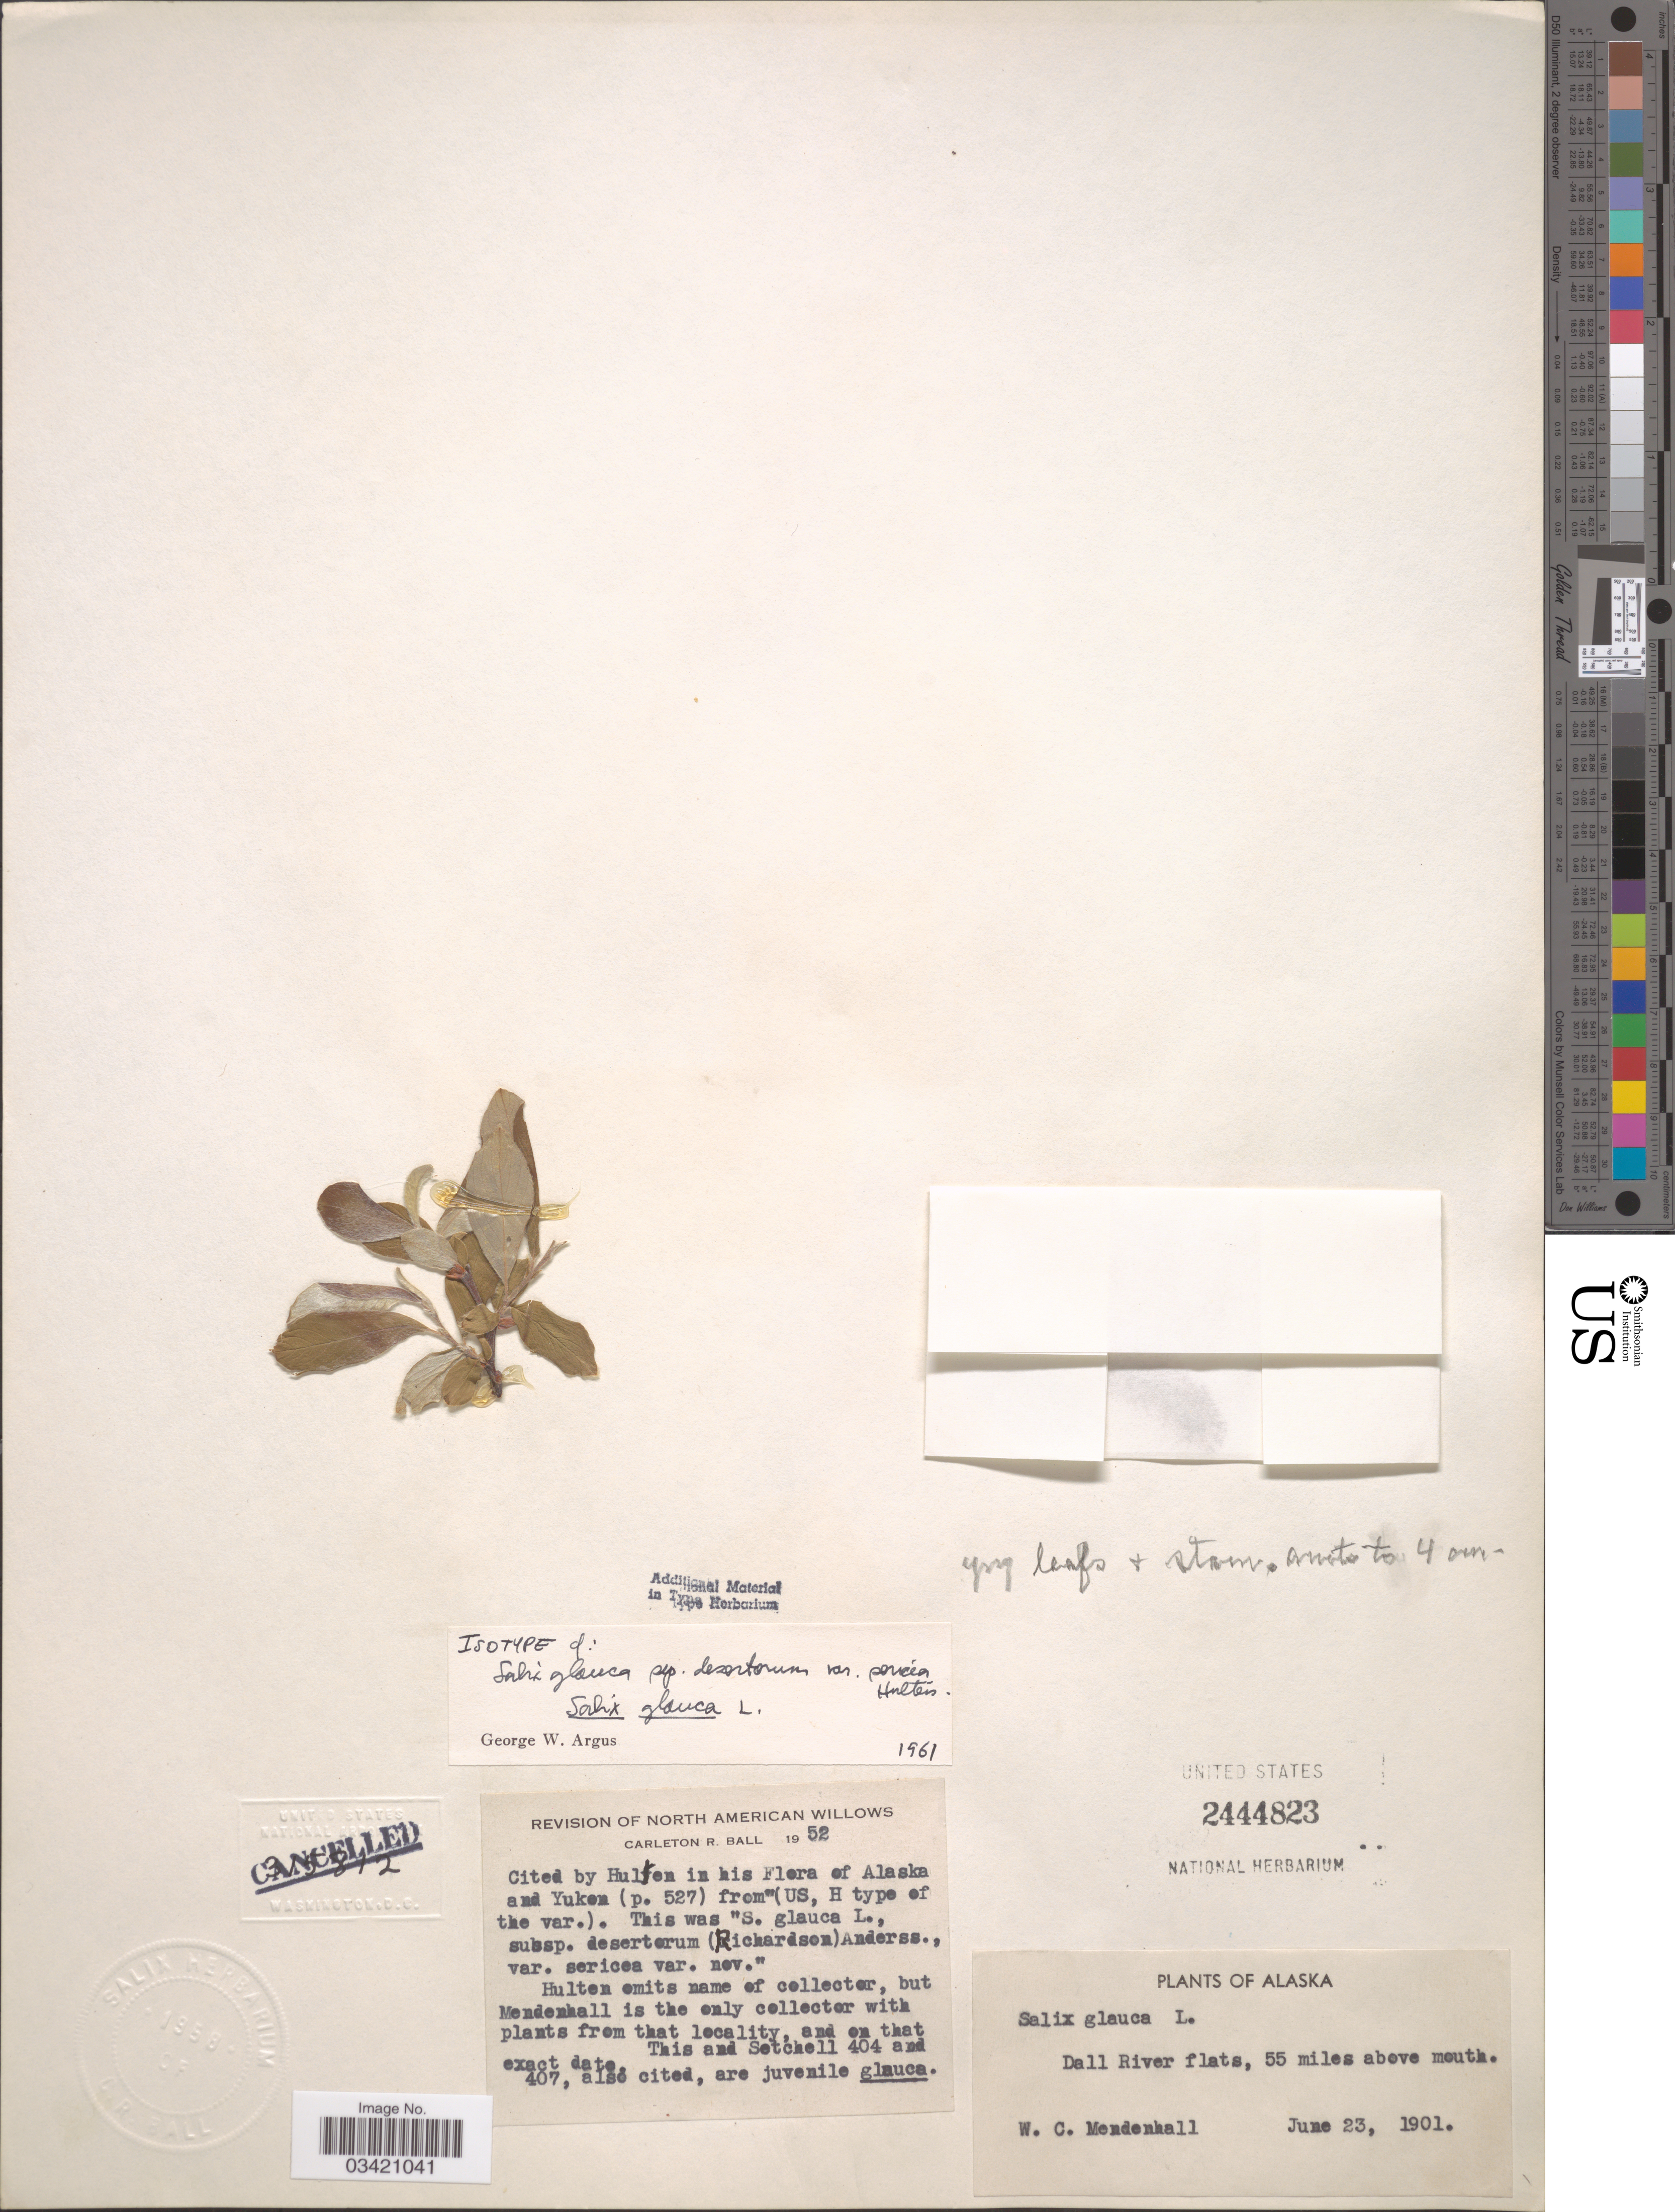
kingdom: Plantae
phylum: Tracheophyta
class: Magnoliopsida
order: Malpighiales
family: Salicaceae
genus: Salix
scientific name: Salix glauca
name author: L.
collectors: W. Mendenhall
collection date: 1901-06-23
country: United States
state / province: Alaska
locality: Dall River flats, 55 miles above mouth.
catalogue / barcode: US 2444823